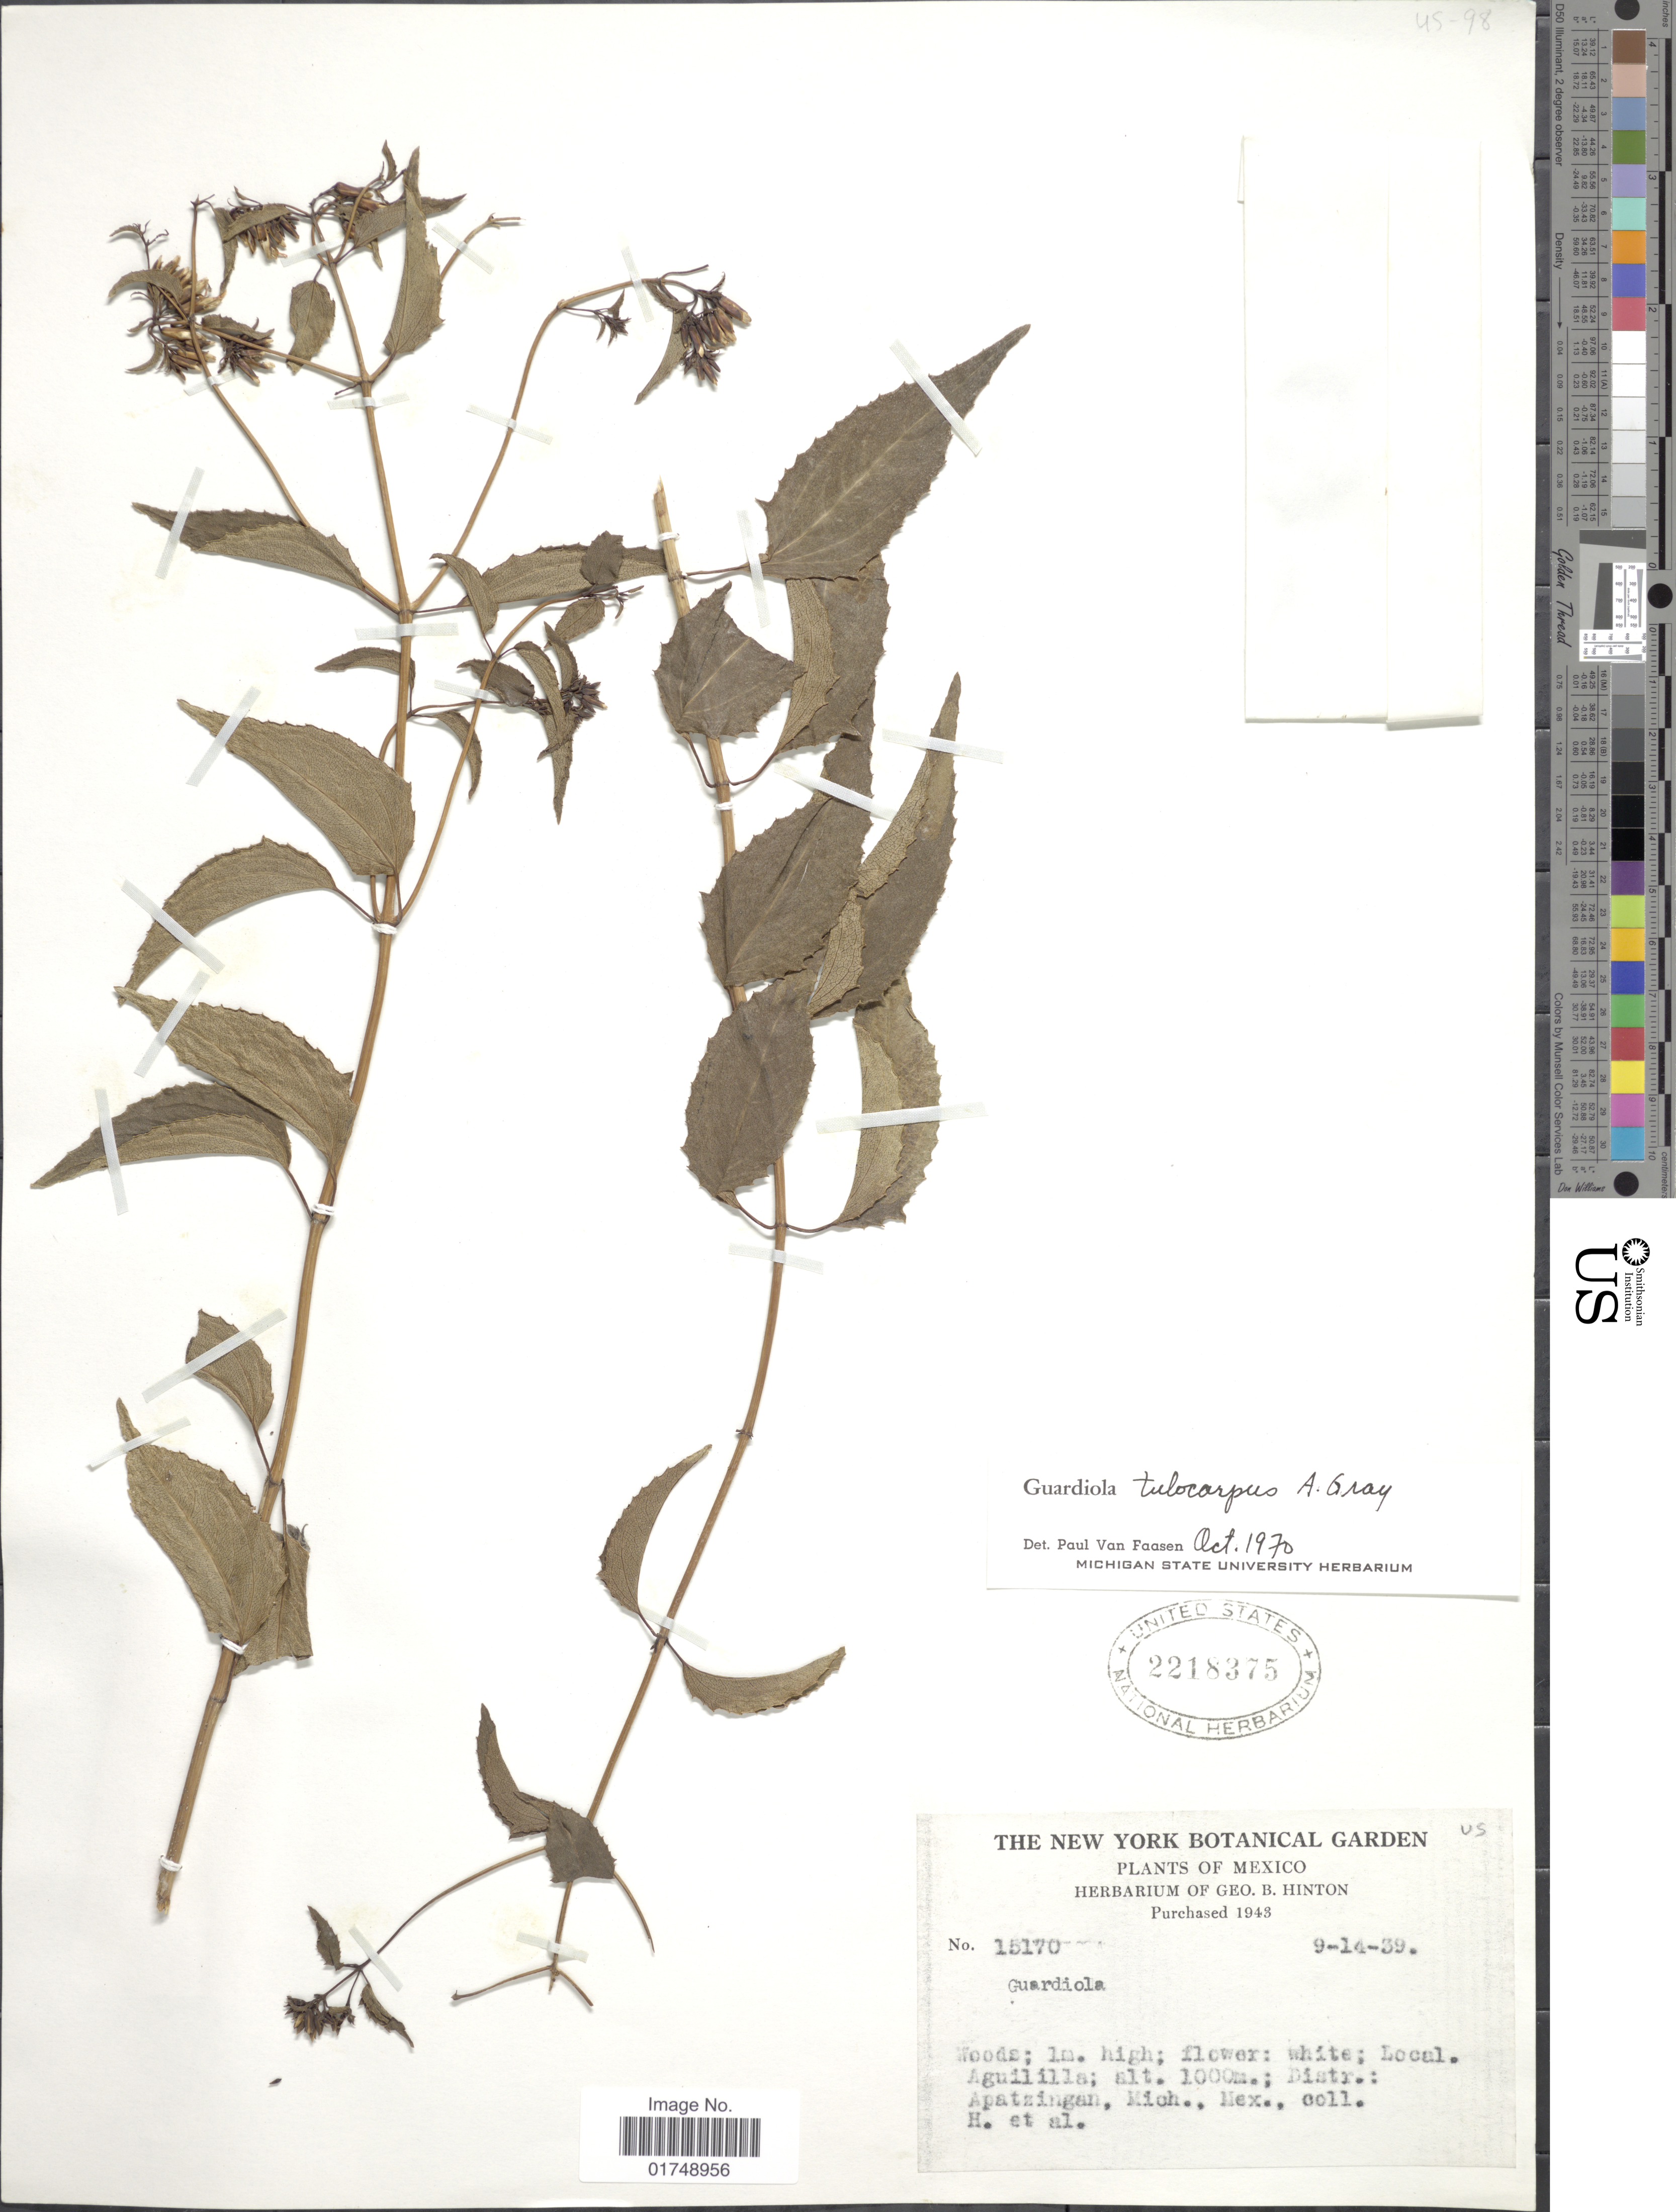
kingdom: Plantae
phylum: Tracheophyta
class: Magnoliopsida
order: Asterales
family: Asteraceae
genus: Guardiola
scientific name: Guardiola tulocarpus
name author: A. Gray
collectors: G. B. Hinton & et al.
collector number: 15170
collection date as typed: Transcribed d/m/y: 14/9/39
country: Mexico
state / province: Michoacán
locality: Distr. Apatzingan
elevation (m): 1000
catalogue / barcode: US 2218375